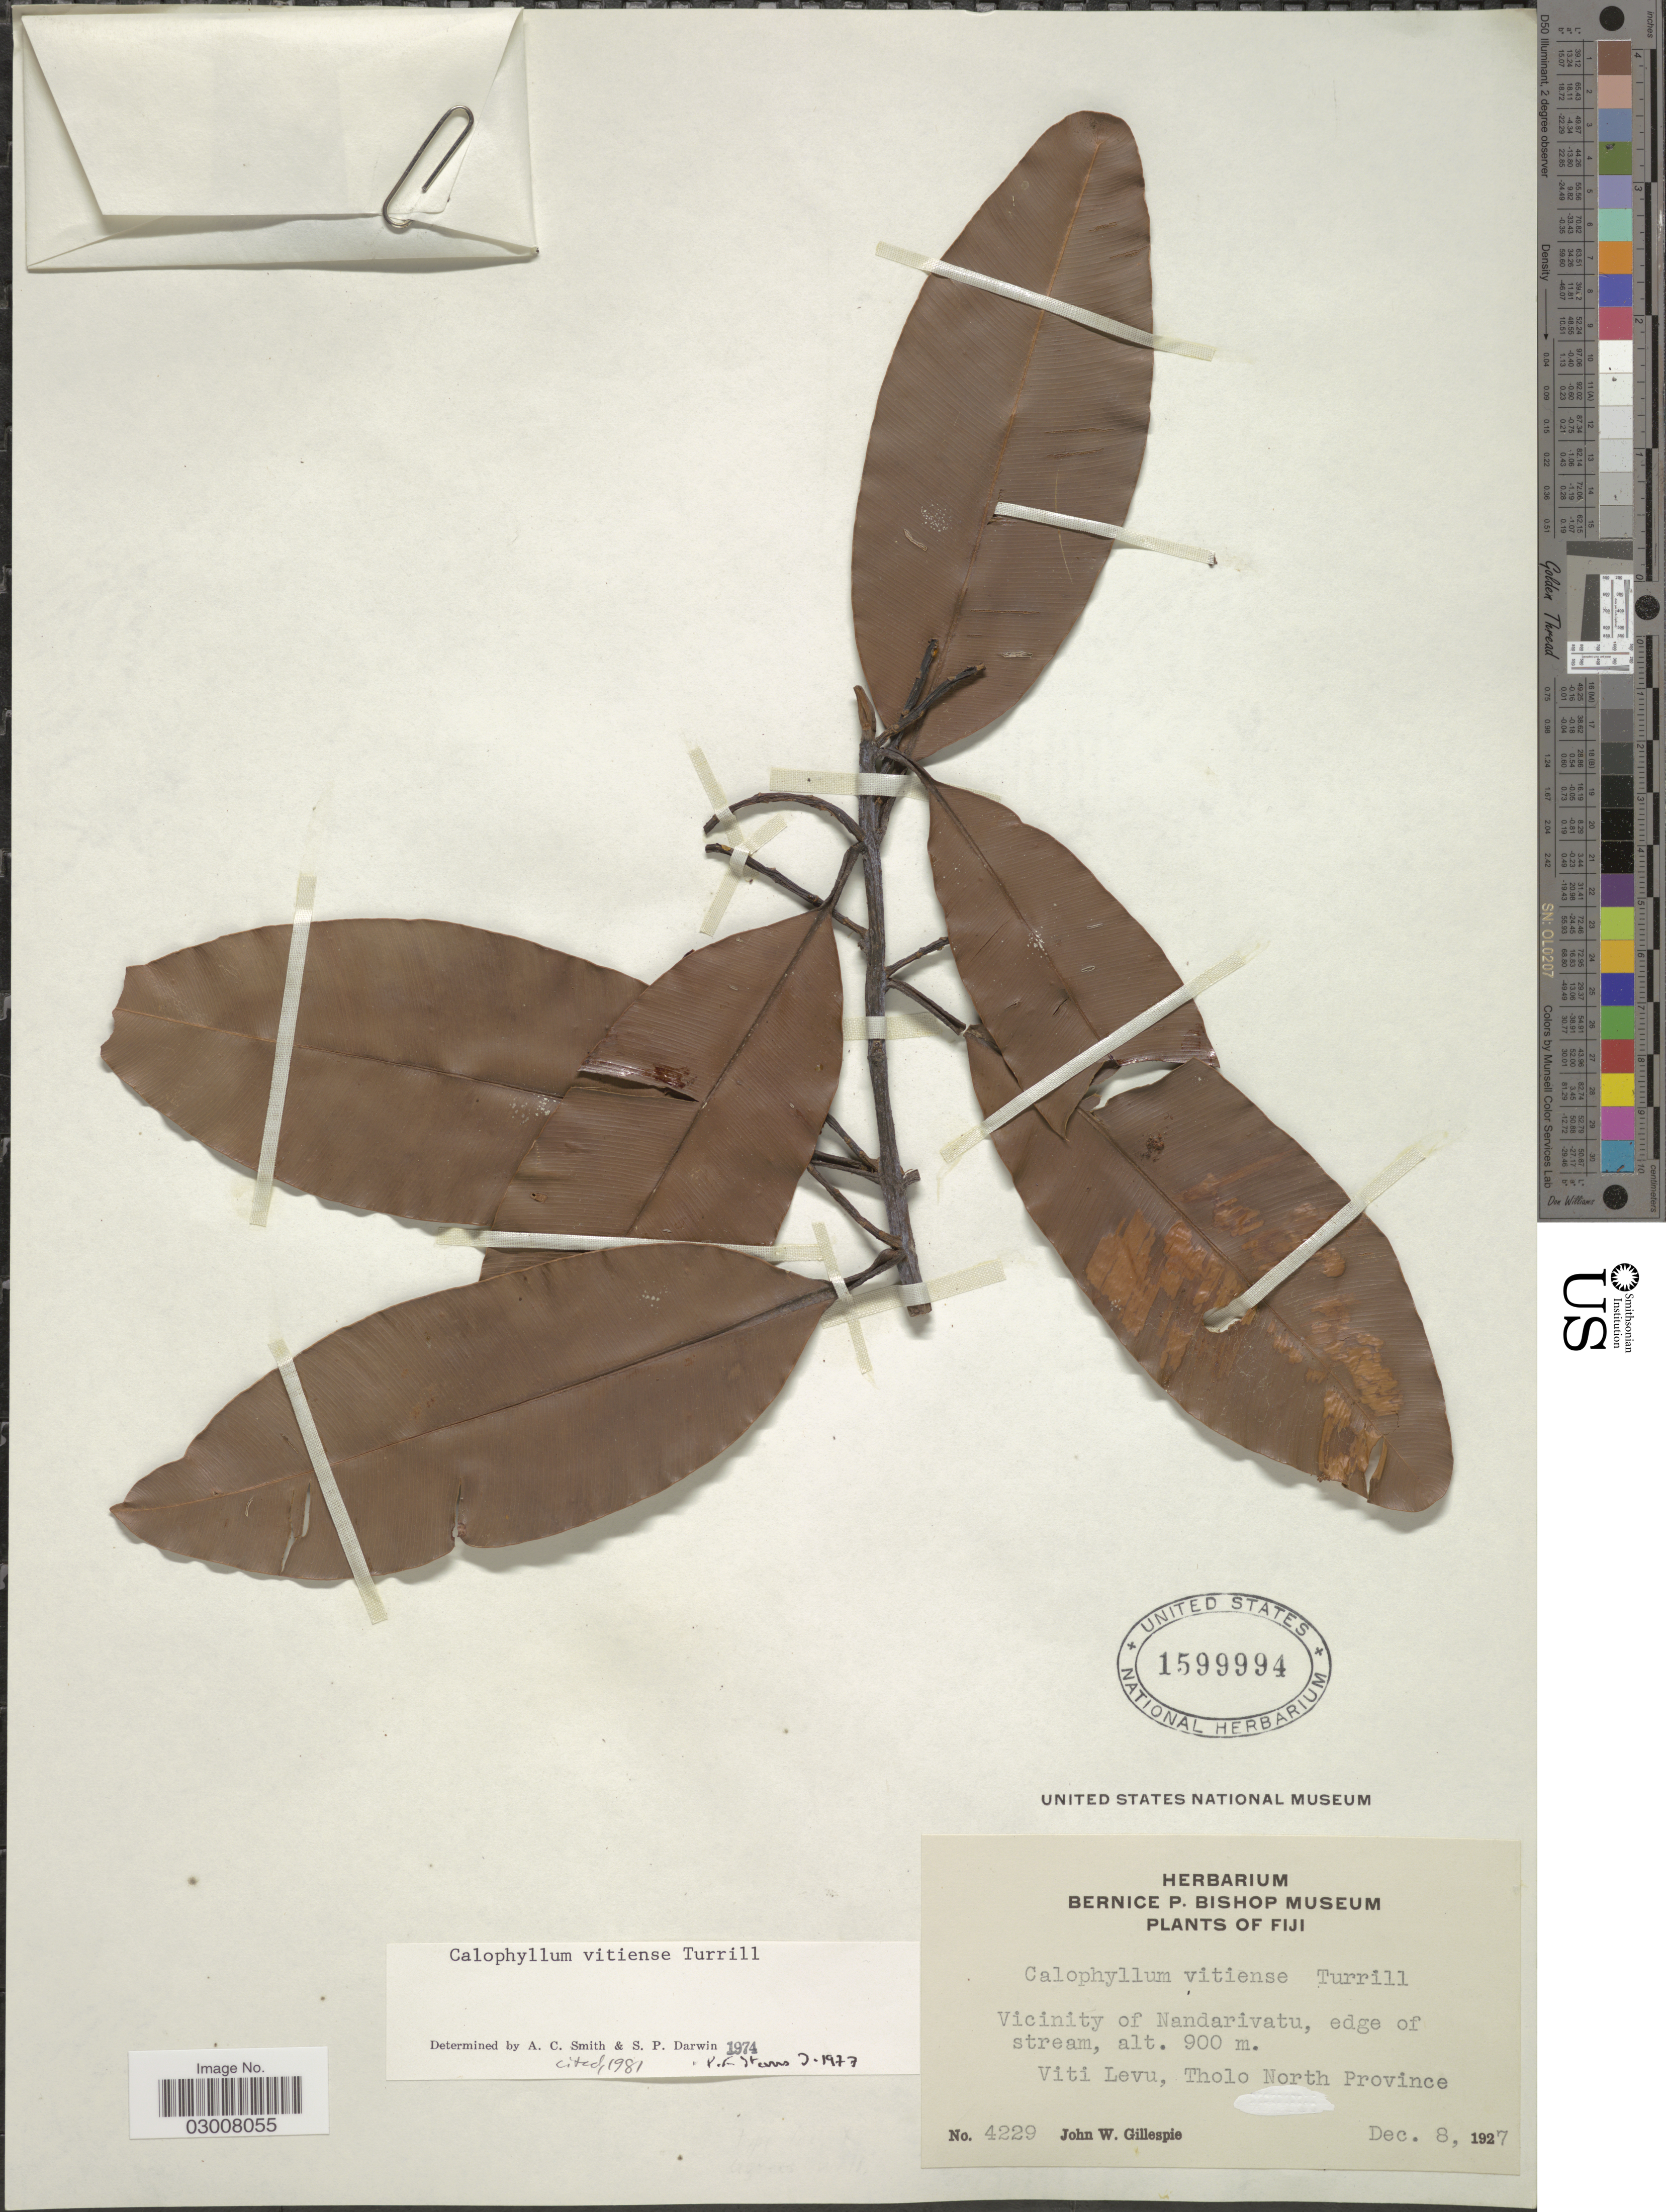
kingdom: Plantae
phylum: Tracheophyta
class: Magnoliopsida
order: Malpighiales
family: Calophyllaceae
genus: Calophyllum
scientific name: Calophyllum vitiense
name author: Turrill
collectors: J. W. Gillespie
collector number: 4229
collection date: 1927-12-08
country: Fiji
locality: Vicinity of Nandarivatu, edge of stream, Viti Levu, Tholo North Province.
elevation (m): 900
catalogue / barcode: US 1599994